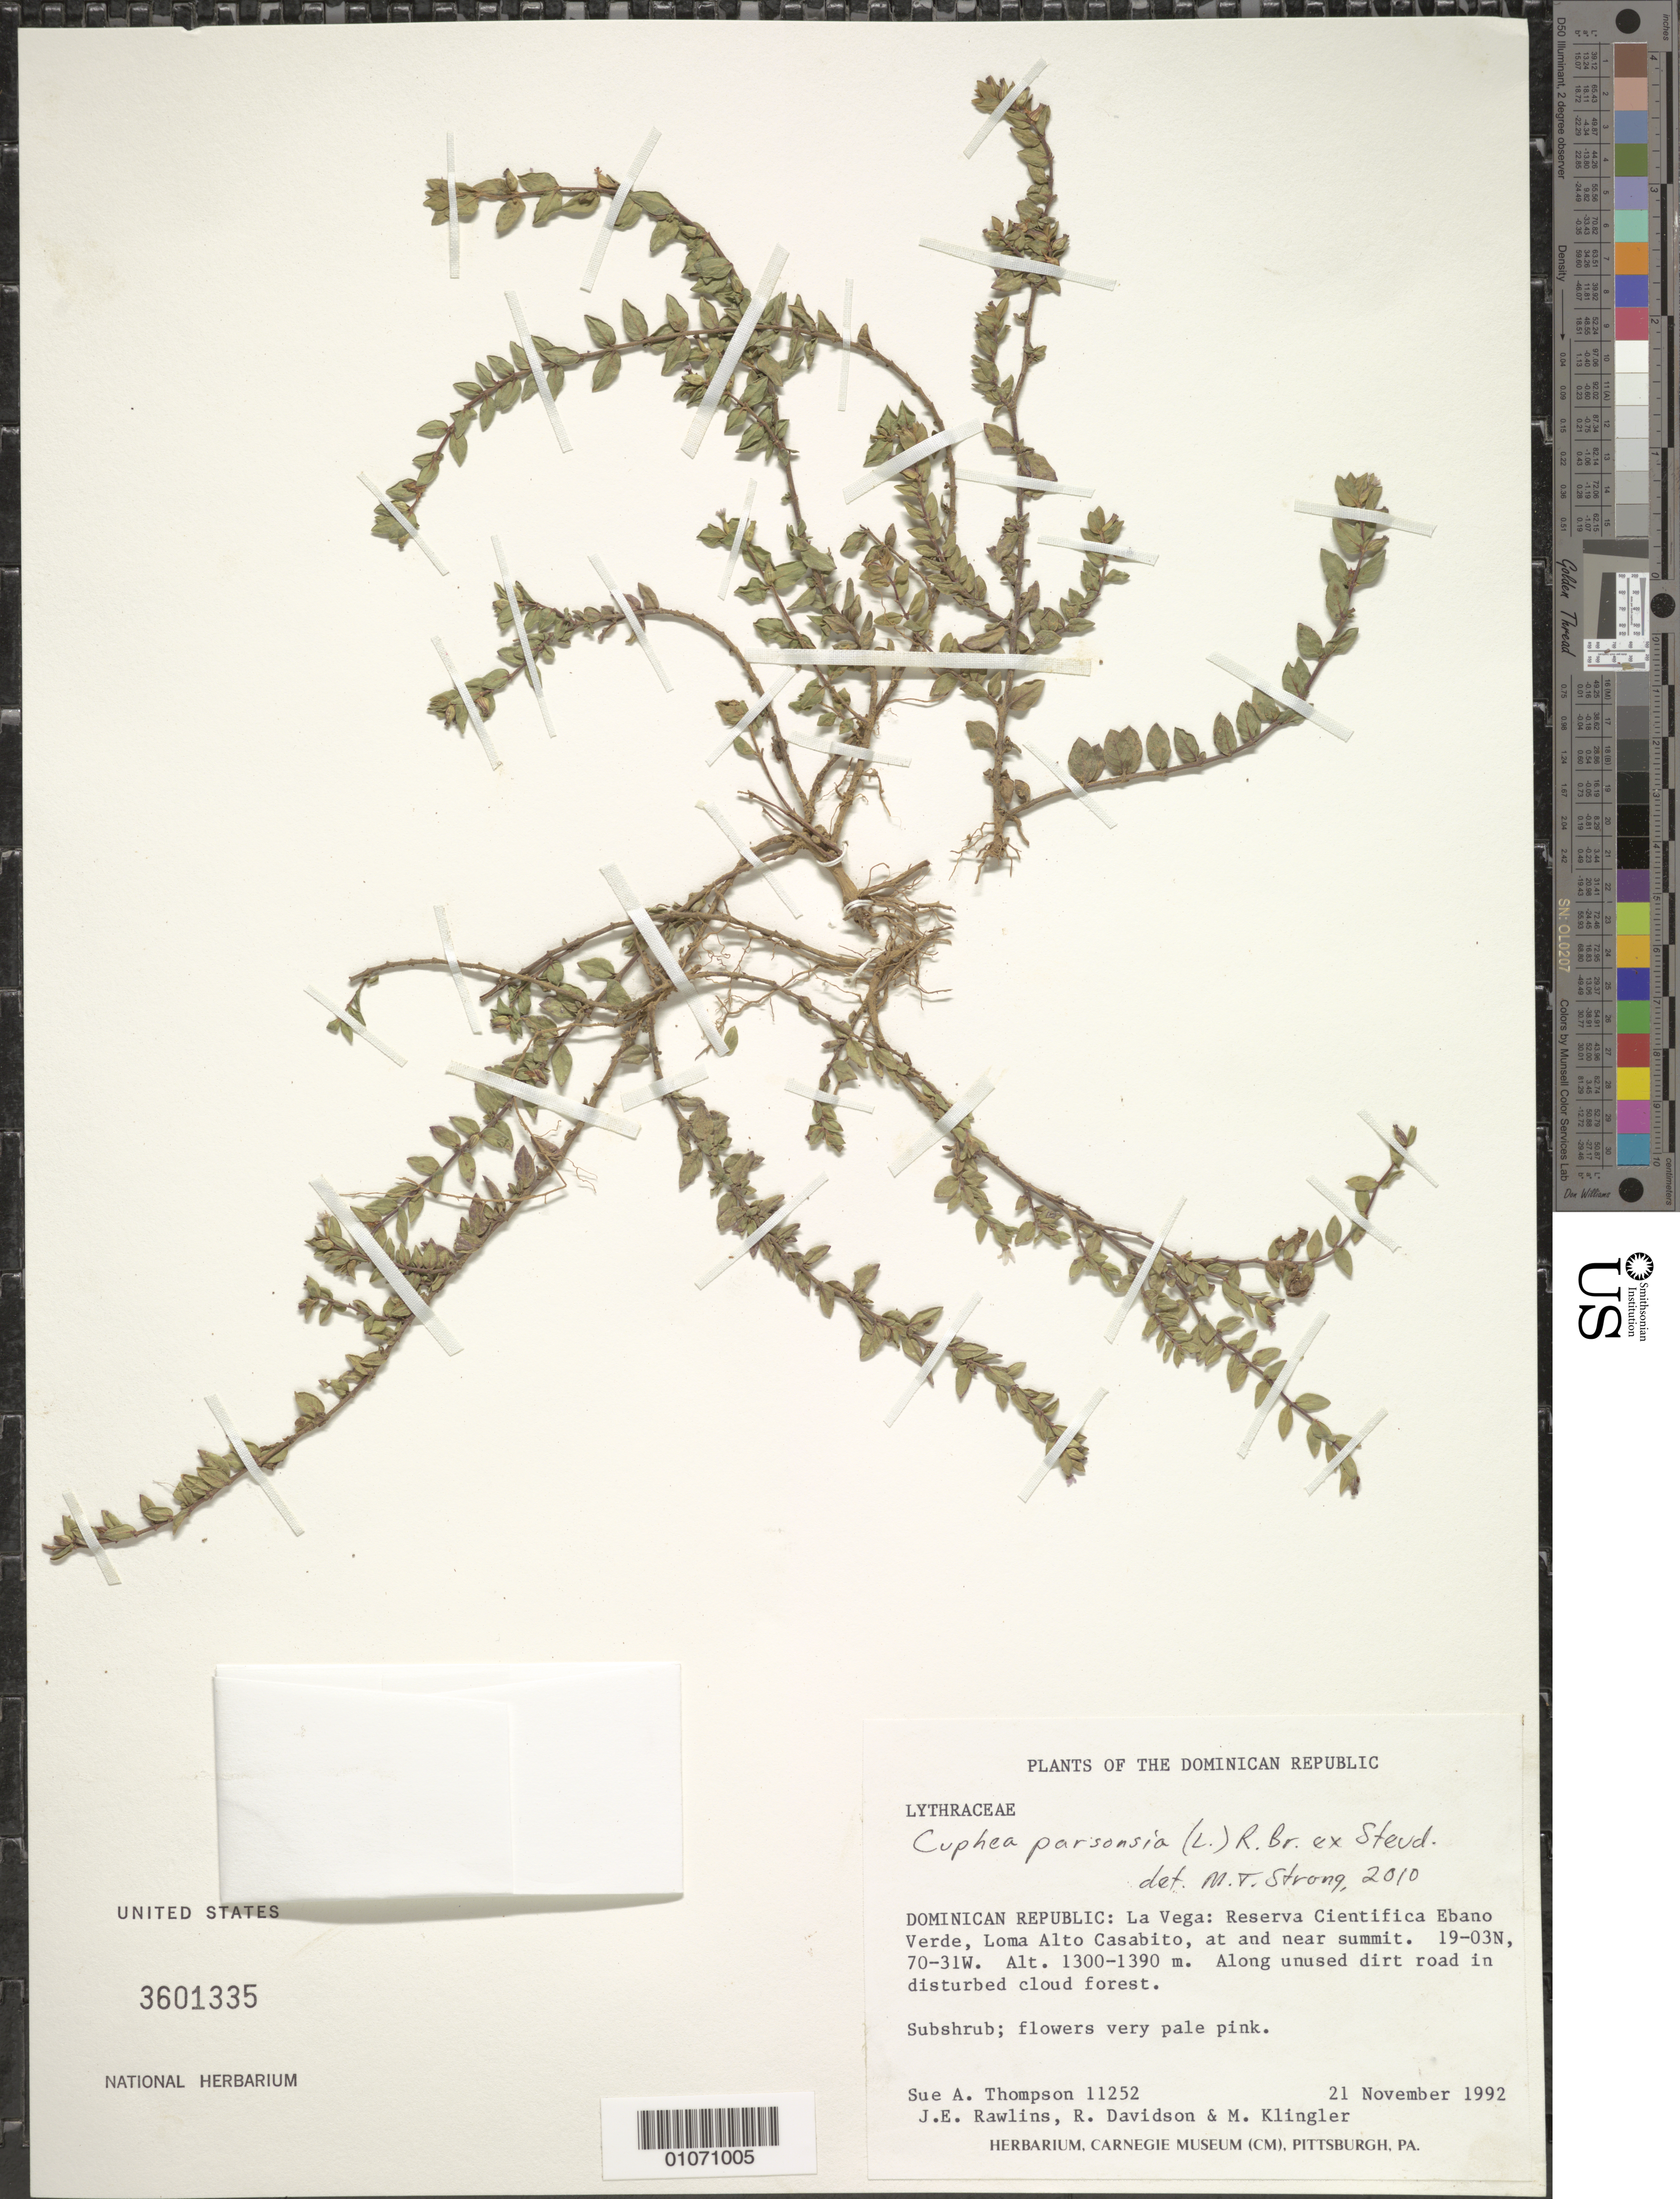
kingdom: Plantae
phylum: Tracheophyta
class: Magnoliopsida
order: Myrtales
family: Lythraceae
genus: Cuphea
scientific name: Cuphea parsonsia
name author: (L.) R. Br. ex Steud.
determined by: Strong, M. T., (US), Smithsonian Institution - National Museum of Natural History (UNITED STATES)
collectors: S. A. Thompson, J. Rawlins, R. Davidson & M. Klingler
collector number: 11252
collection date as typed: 21 Nov 1992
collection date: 1992-11-21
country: Dominican Republic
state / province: La Vega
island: Hispaniola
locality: Reserva Cientifica Ebano Verde, Loma Alto Casabito, at and near summit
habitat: Along unused dirt road in disturbed cloud forest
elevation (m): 1300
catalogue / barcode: US 3601335